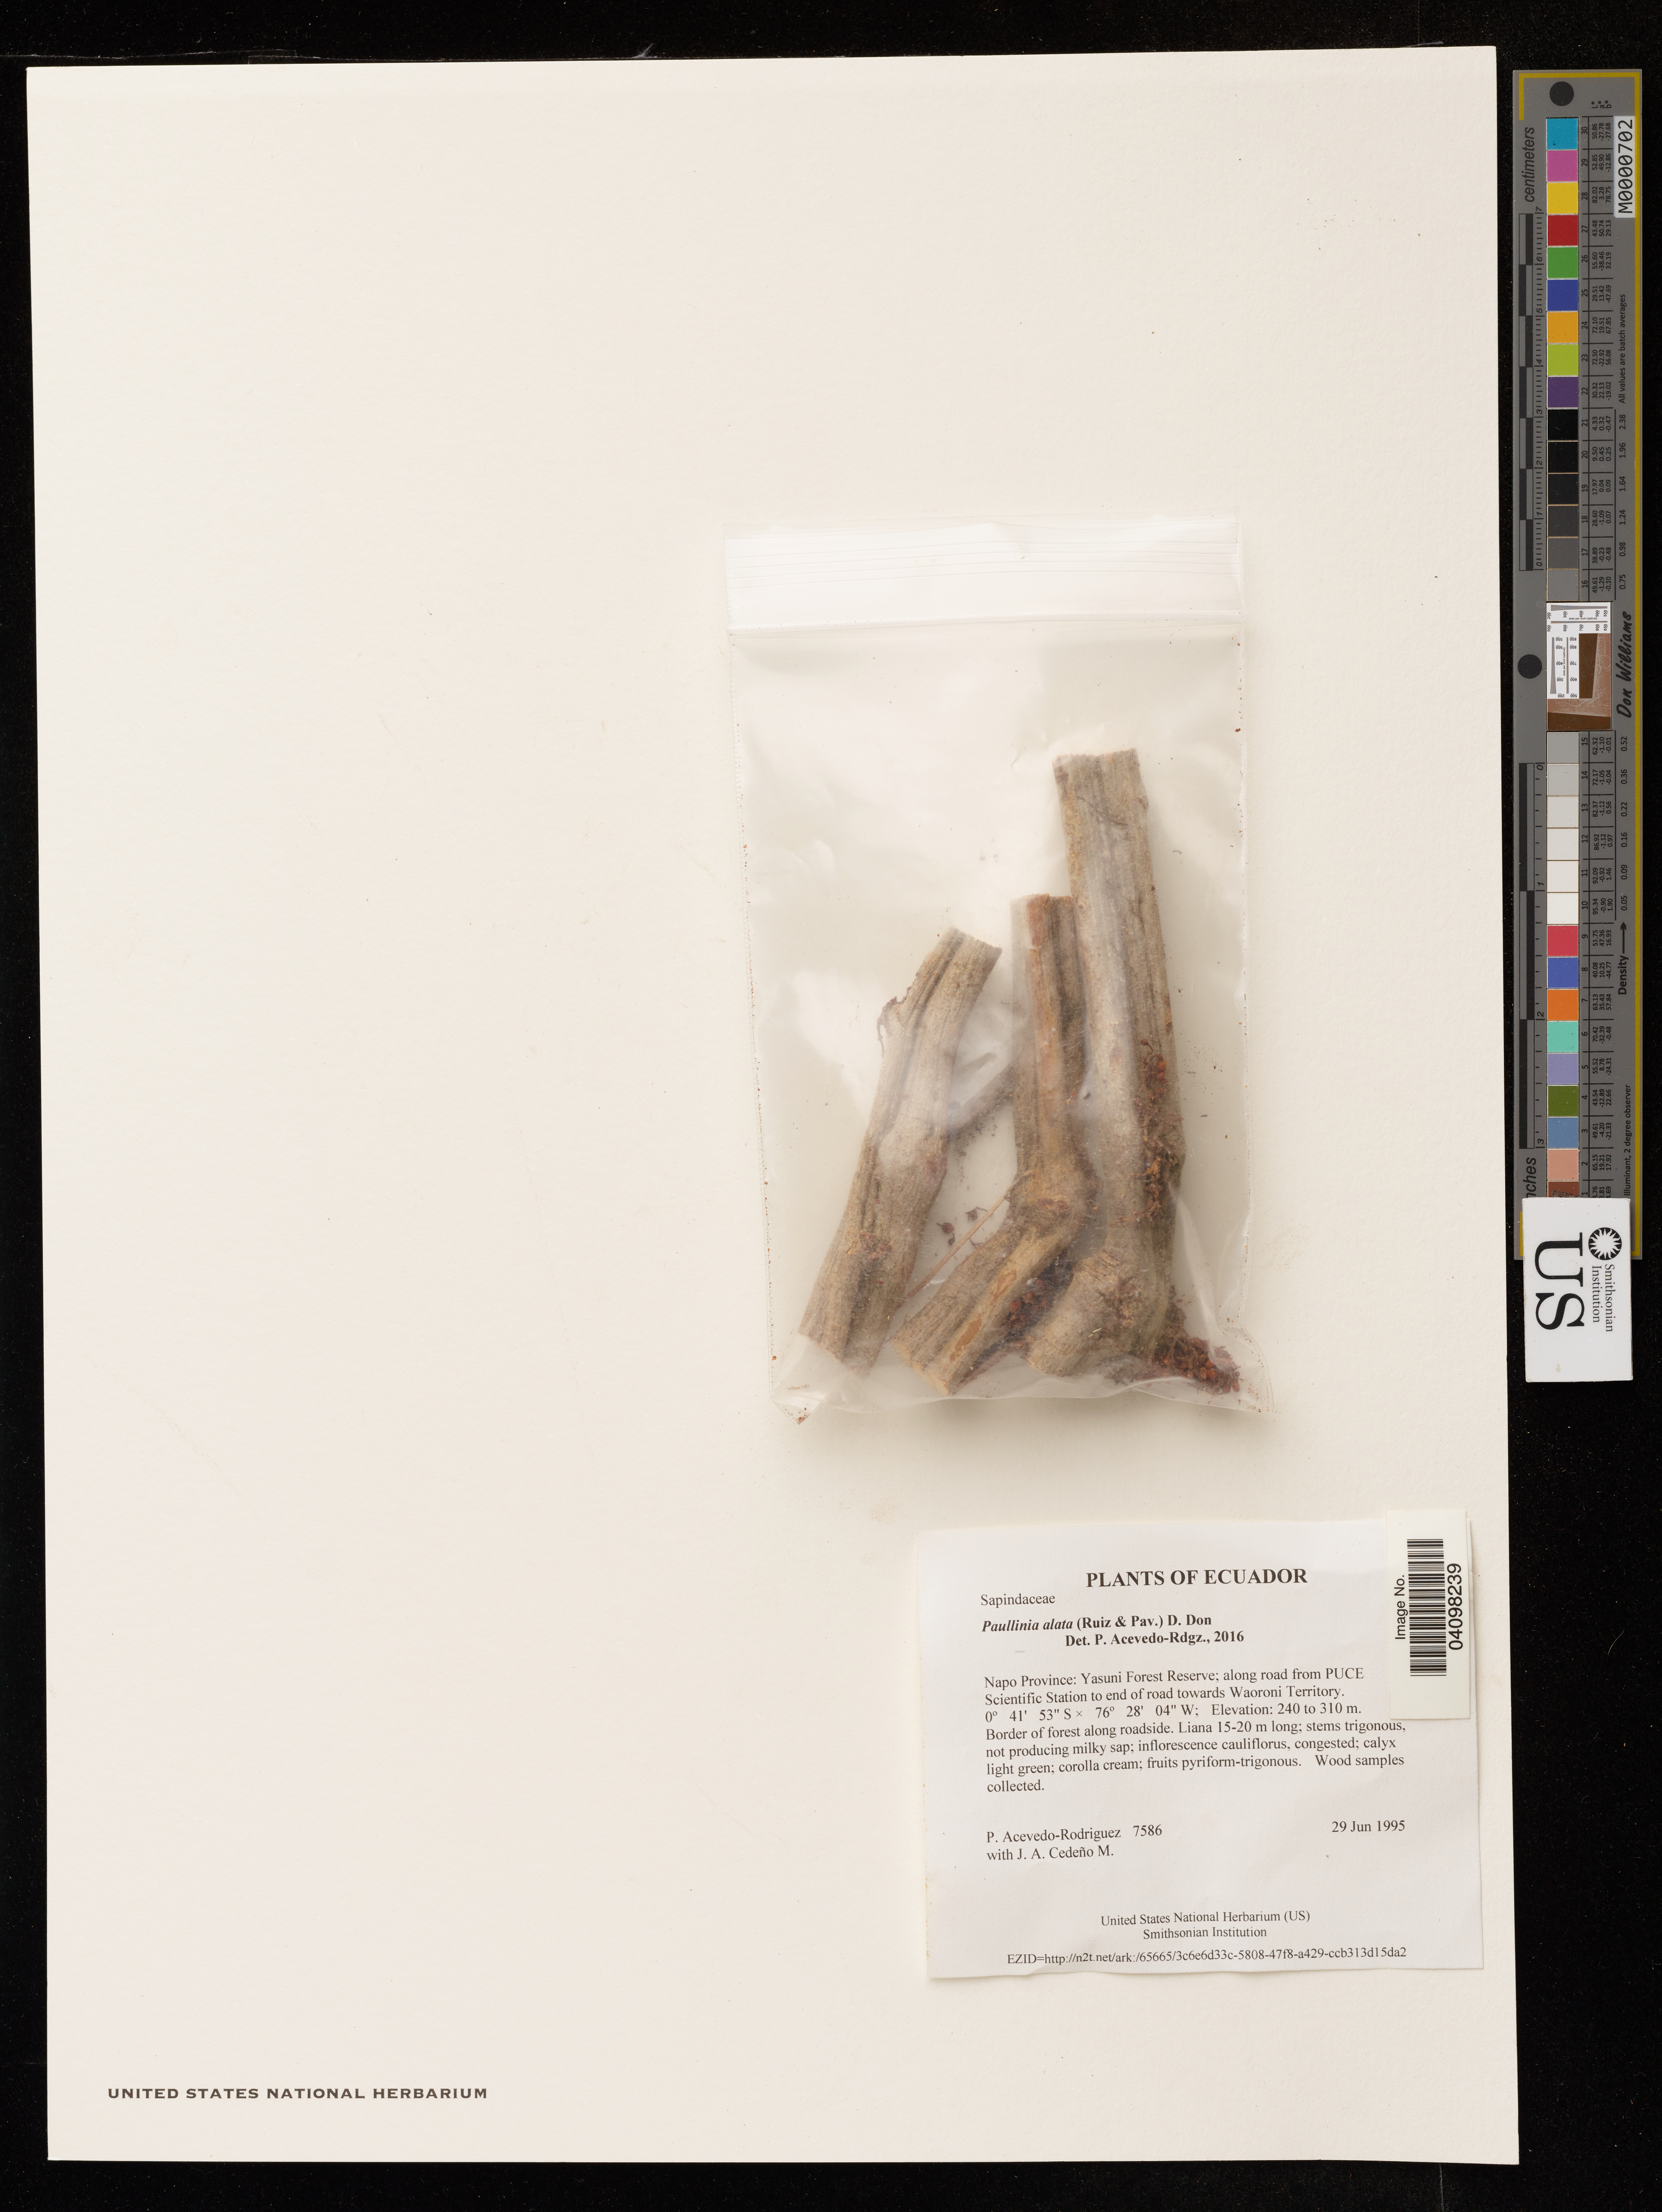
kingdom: Plantae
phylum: Tracheophyta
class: Magnoliopsida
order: Sapindales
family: Sapindaceae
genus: Paullinia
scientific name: Paullinia alata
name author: (Ruiz & Pav.) G. Don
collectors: P. Acevedo-Rodr. & J. A. Cedeño M.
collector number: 7586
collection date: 1995-01-29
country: Ecuador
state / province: Napo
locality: Yasuni Forest Reserve; along road from PUCE Scientific Station to end of road towards Waoroni Territory.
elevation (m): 240